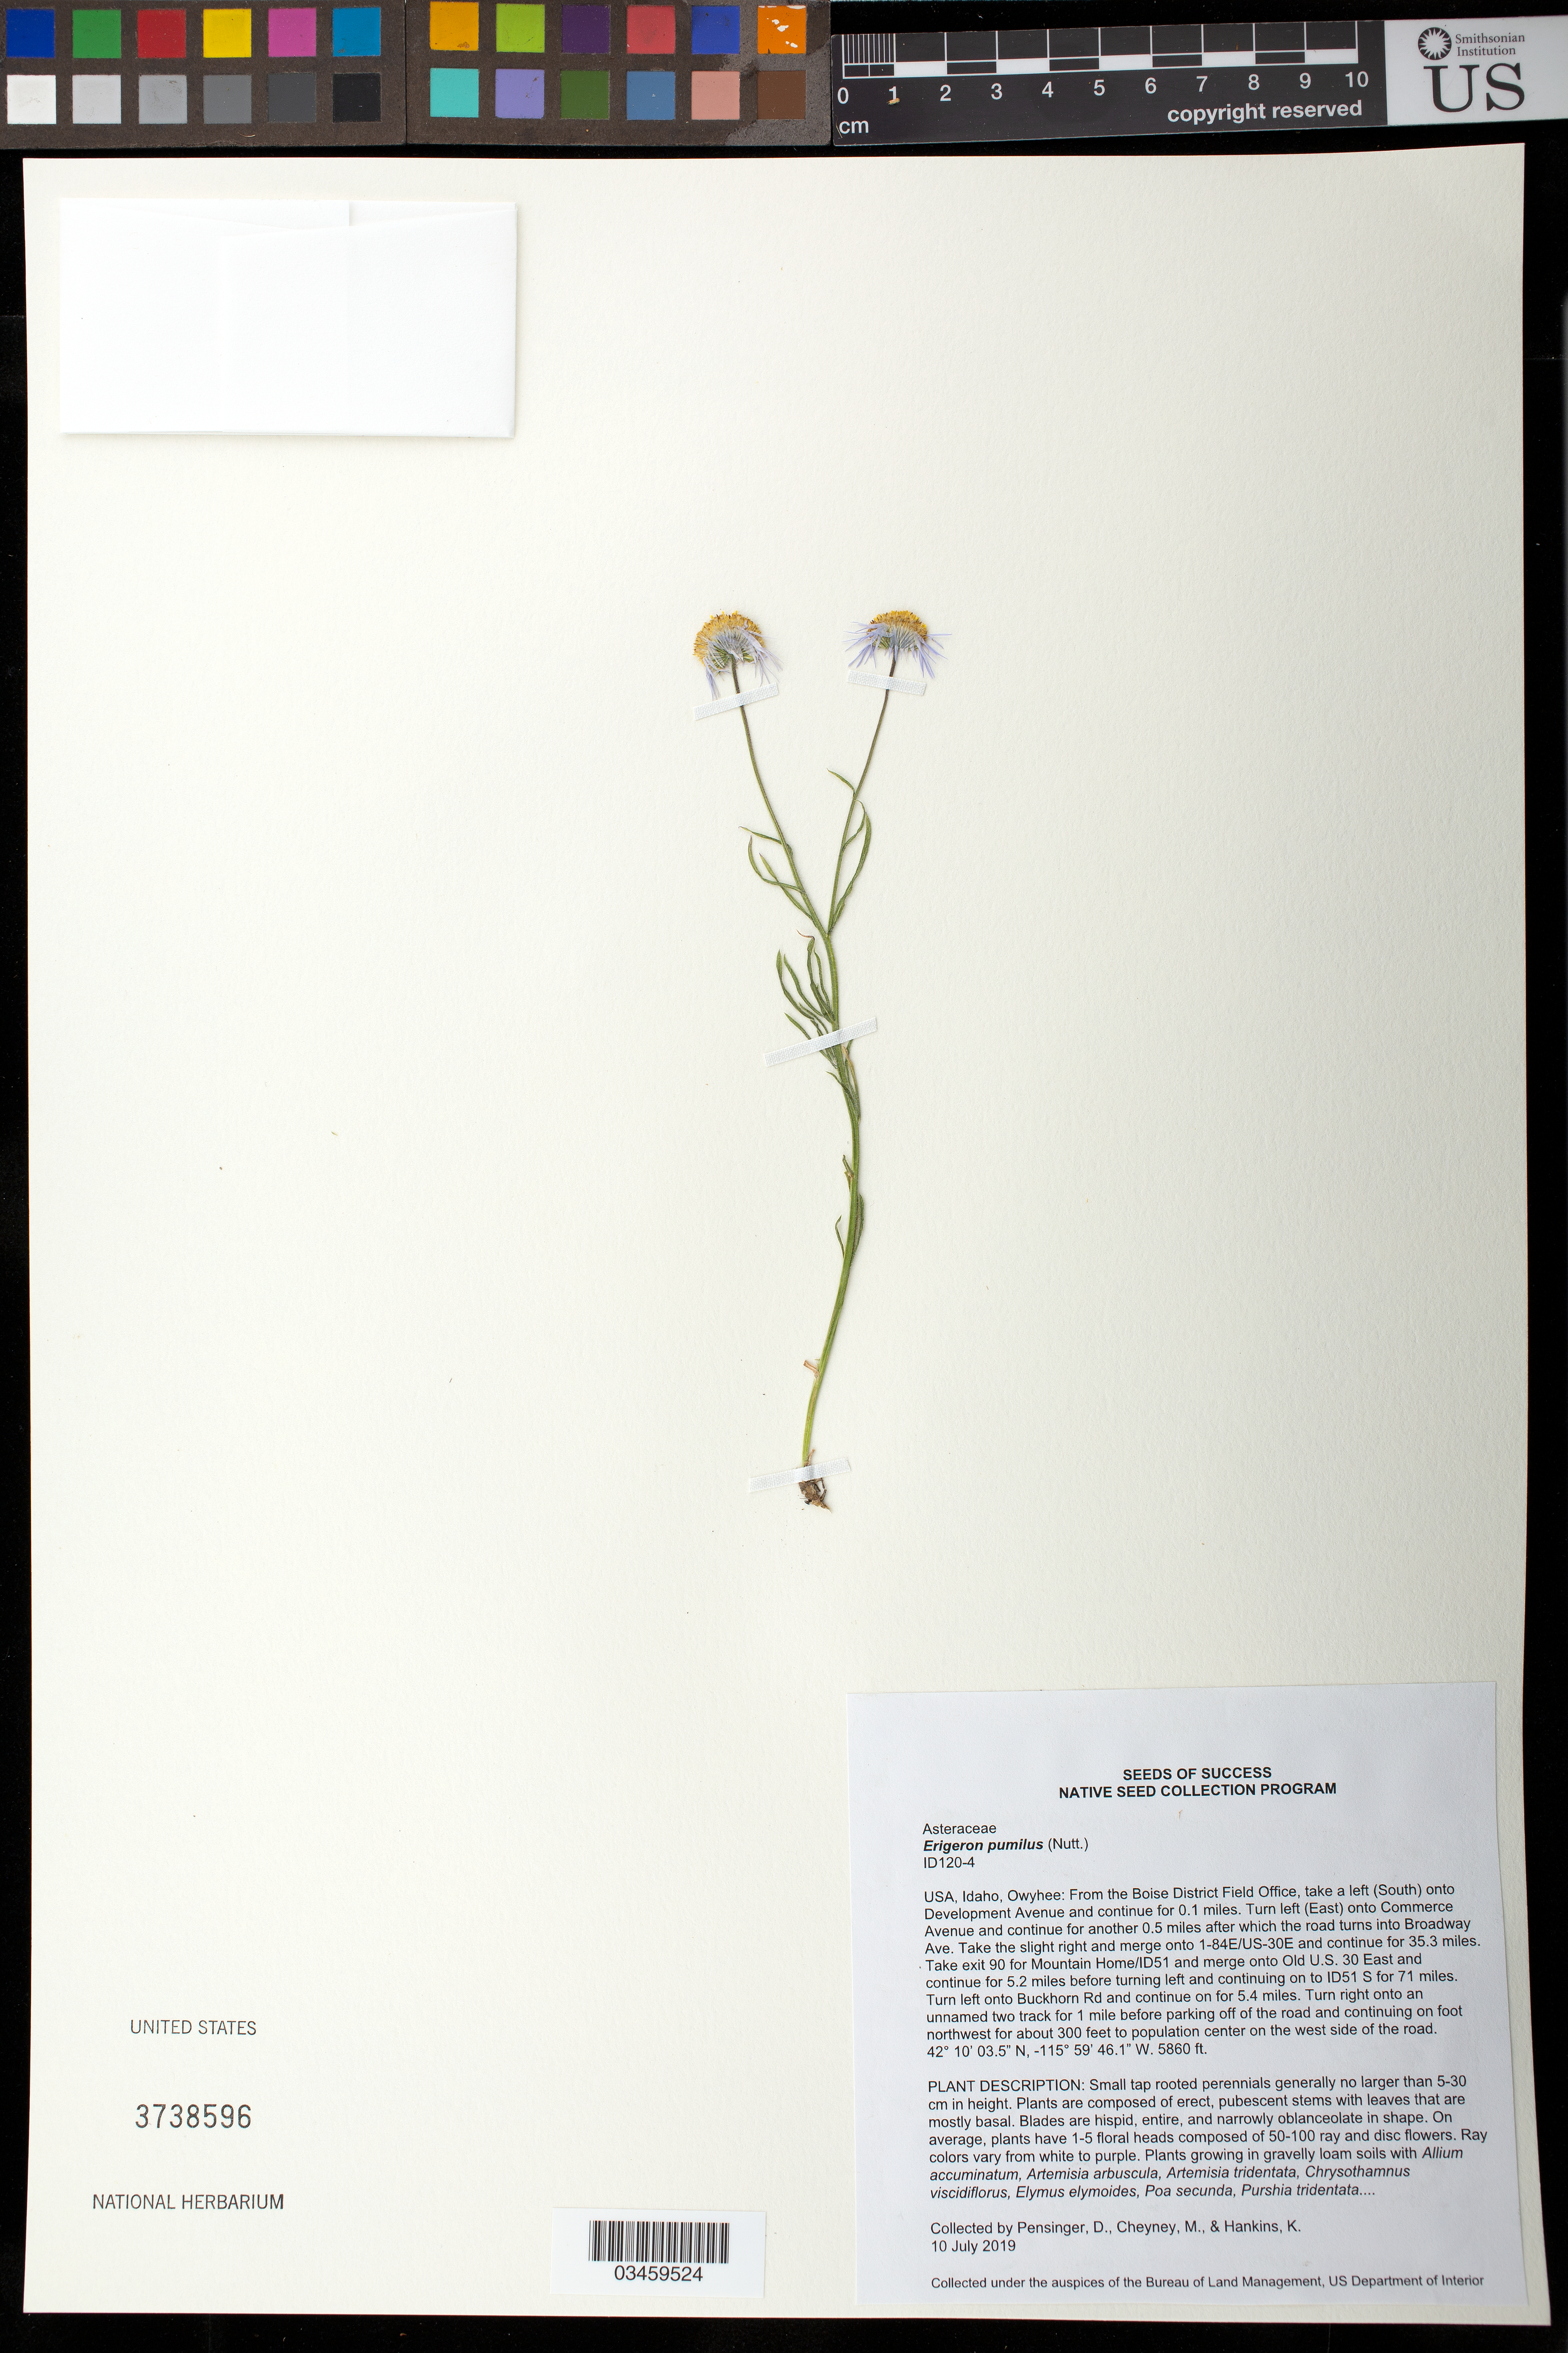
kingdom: Plantae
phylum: Tracheophyta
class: Magnoliopsida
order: Asterales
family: Asteraceae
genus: Erigeron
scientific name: Erigeron pumilus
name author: Nutt.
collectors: D. Pensinger, M. Cheyne & K. Hankins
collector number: ID120-4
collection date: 2019-07-10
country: United States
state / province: Idaho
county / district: Owyhee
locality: From the Boise District Field Office take a left/S onto Development Ave for 0.1 mi, turn left/E onto Commerce Ave and continue for 0.5 mi onto Broadway Ave, merge onto 1-84 E/US-30E and continue for 35.3 mi, take exit 90 for Mountain Home/ID 51, merge onto Old US 30 E and continue for 5.2 mi and then on to ID51 S for 71 mi, turn left onto Buckhorn Rd for5.4 mi, turn right ontotwo track for 1 mi, continue on foot for 300 feet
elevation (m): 1786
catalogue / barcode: US 3738596